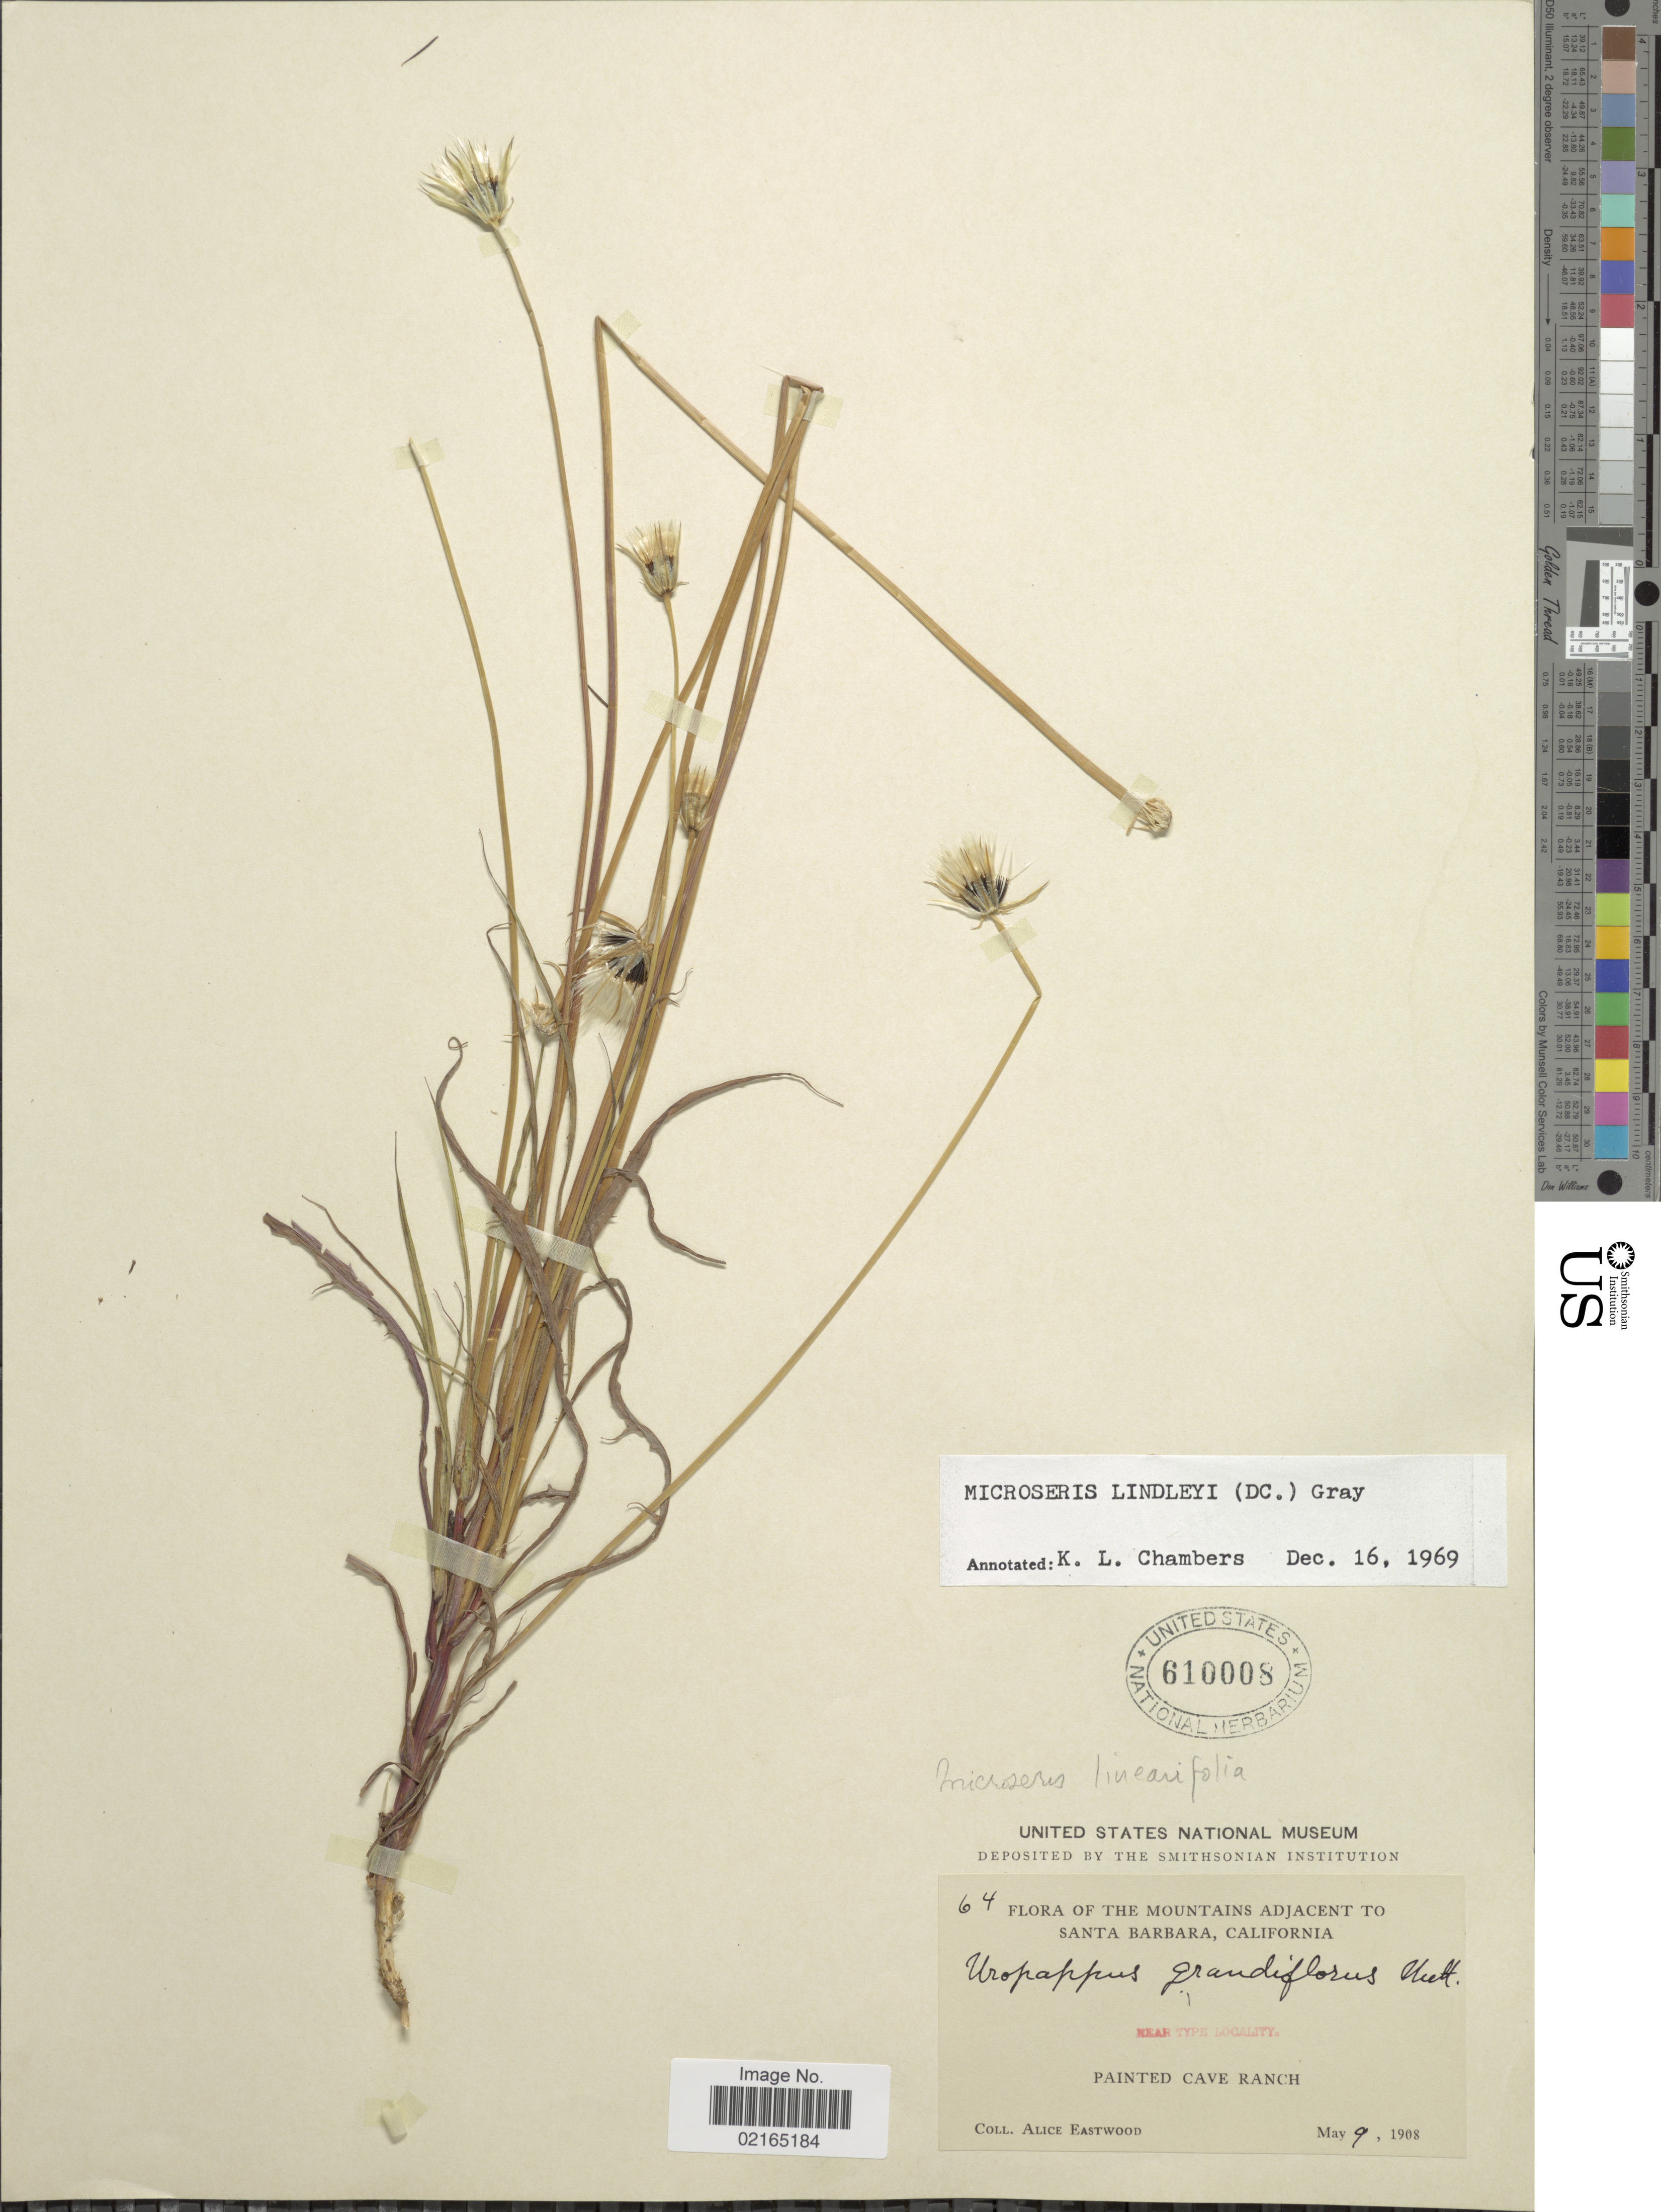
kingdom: Plantae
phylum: Tracheophyta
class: Magnoliopsida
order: Asterales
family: Asteraceae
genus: Uropappus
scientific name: Uropappus lindleyi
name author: (DC.) Nutt.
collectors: A. Eastwood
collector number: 64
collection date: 1908-05-09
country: United States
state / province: California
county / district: Santa Barbara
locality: The Mountains adjacent to Santa Barbara, near type locality, painted Cave Ranch.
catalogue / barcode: US 610008